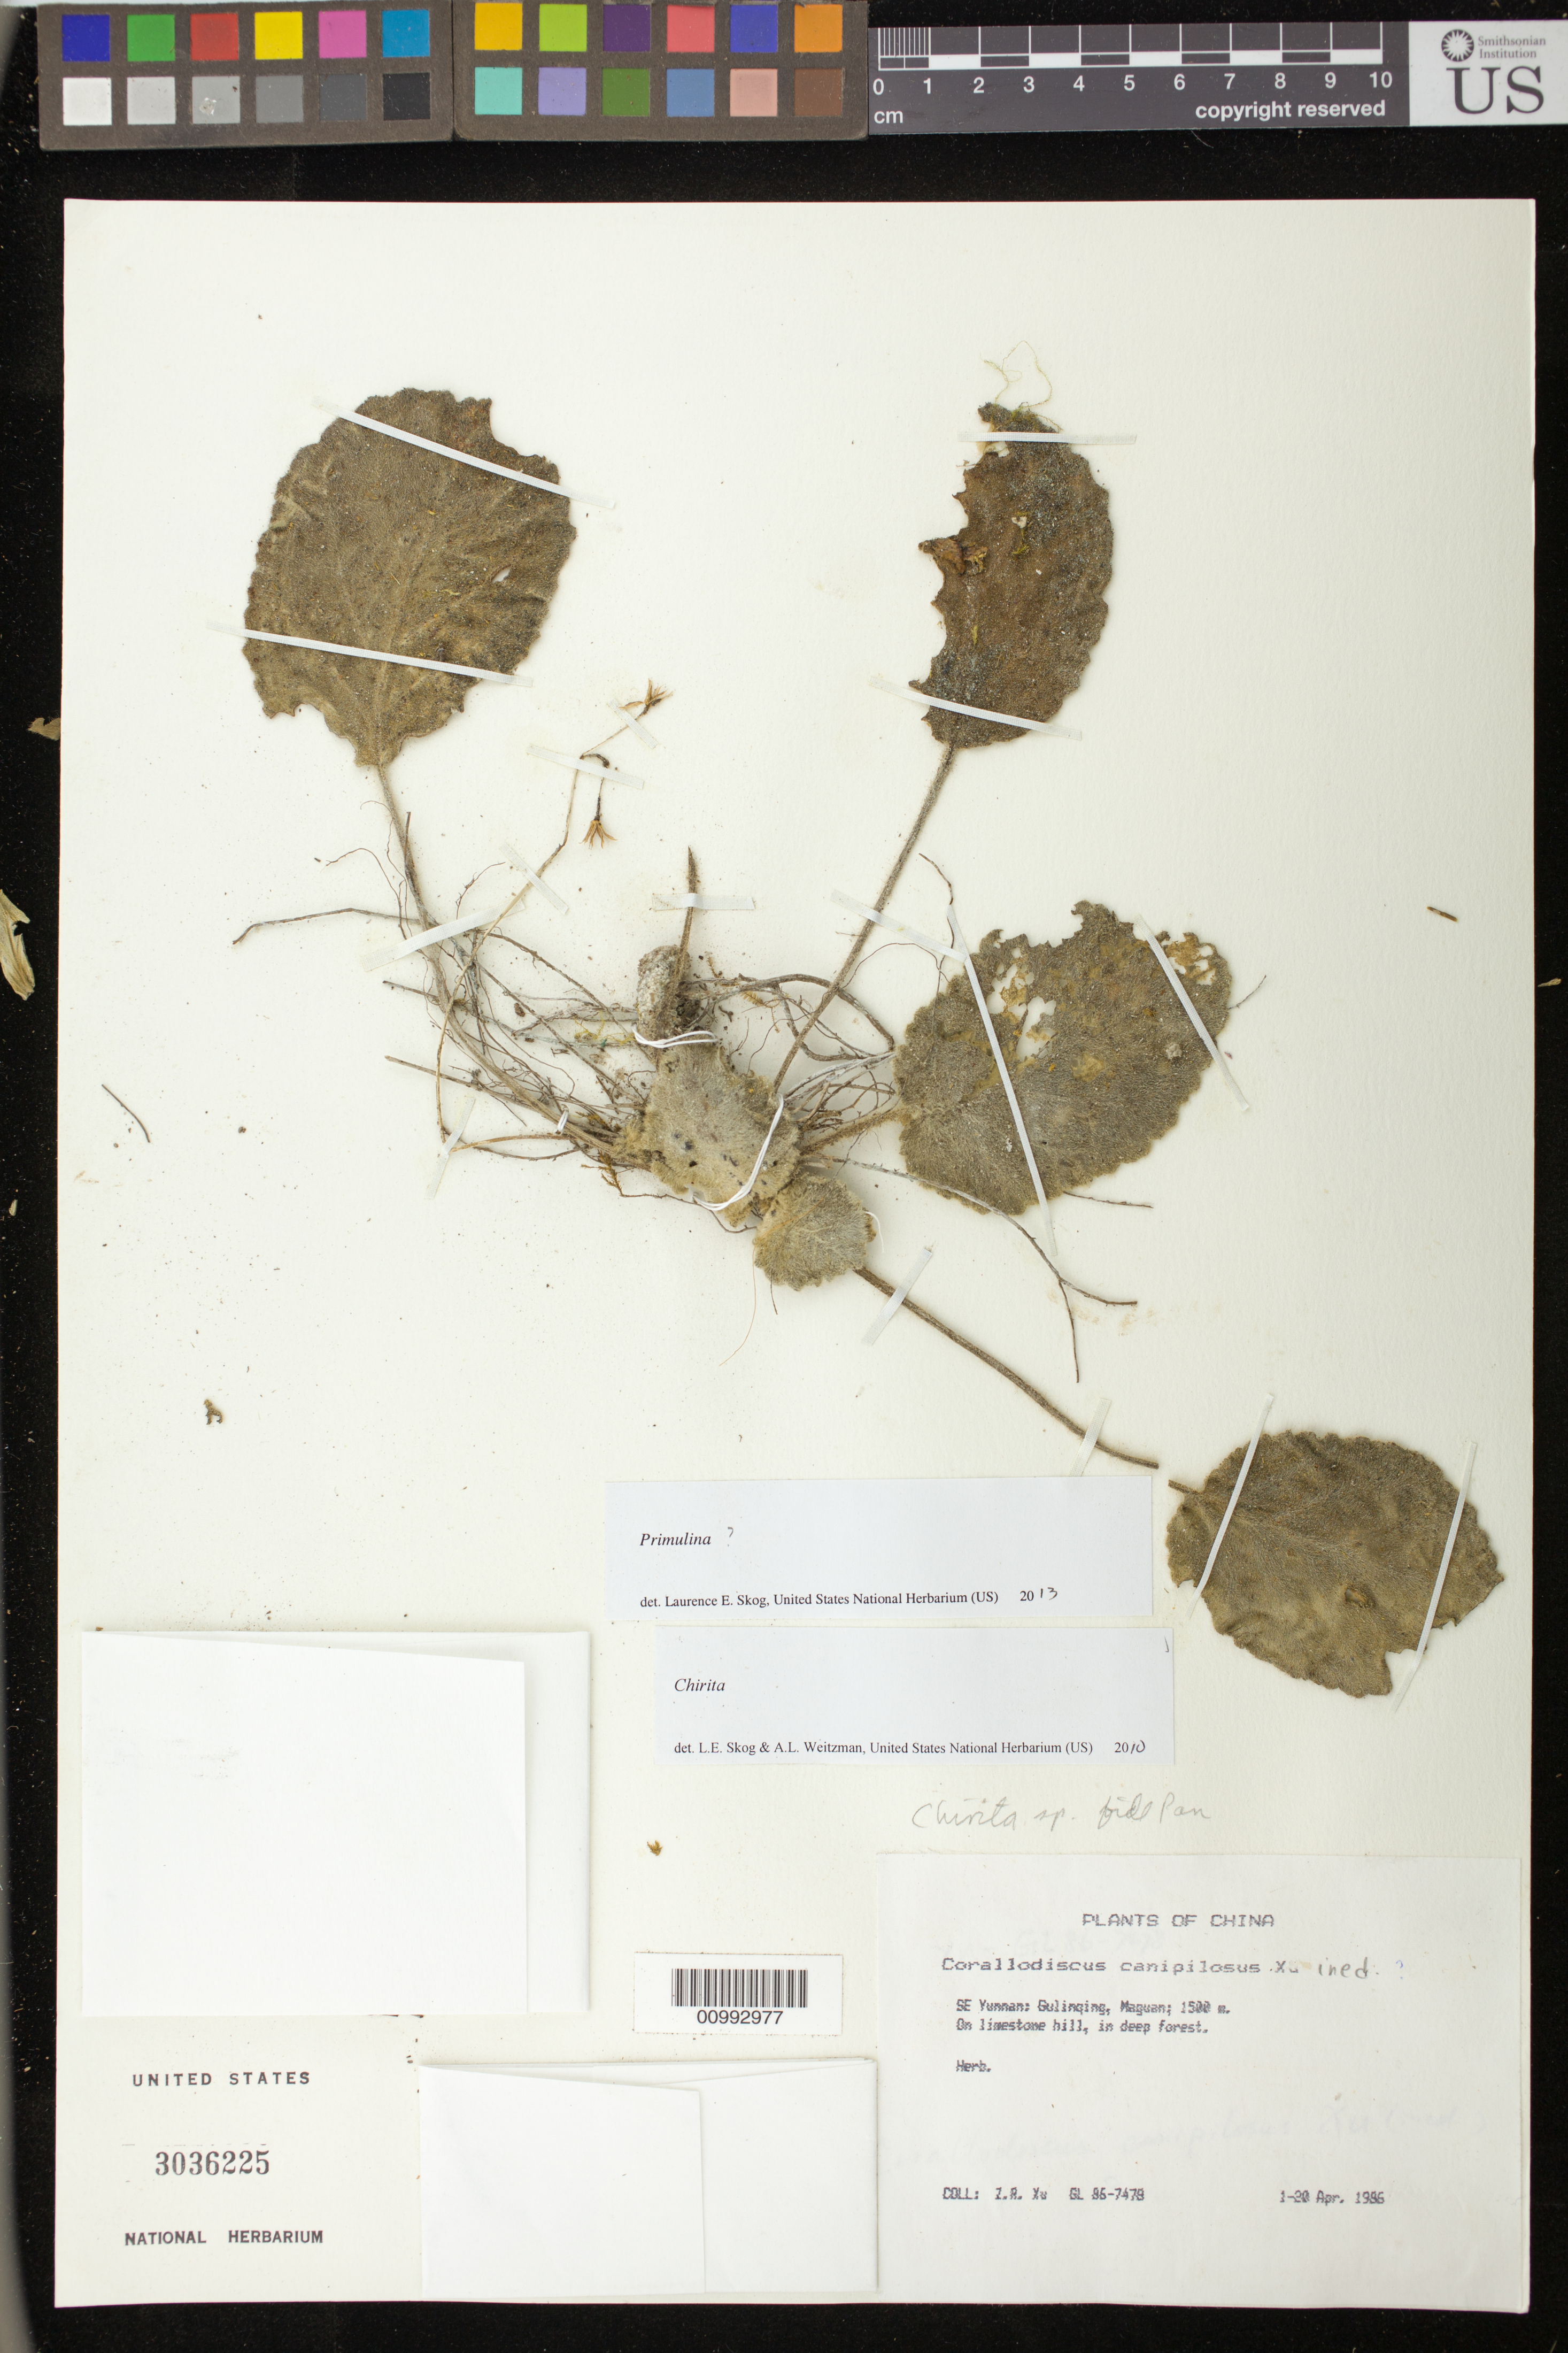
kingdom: Plantae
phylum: Tracheophyta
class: Magnoliopsida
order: Lamiales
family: Gesneriaceae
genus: Primulina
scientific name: Primulina sp.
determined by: Skog, Laurence E.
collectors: Z. Xu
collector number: GL 86- 7478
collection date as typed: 01-20 Apr 1986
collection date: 1986-04-01/1986-04-20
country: China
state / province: Yunnan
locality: SE Yunnan; Gulinqing, Maguan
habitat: On limestone hill, in deep forest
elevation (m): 1500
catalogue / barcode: US 3036225